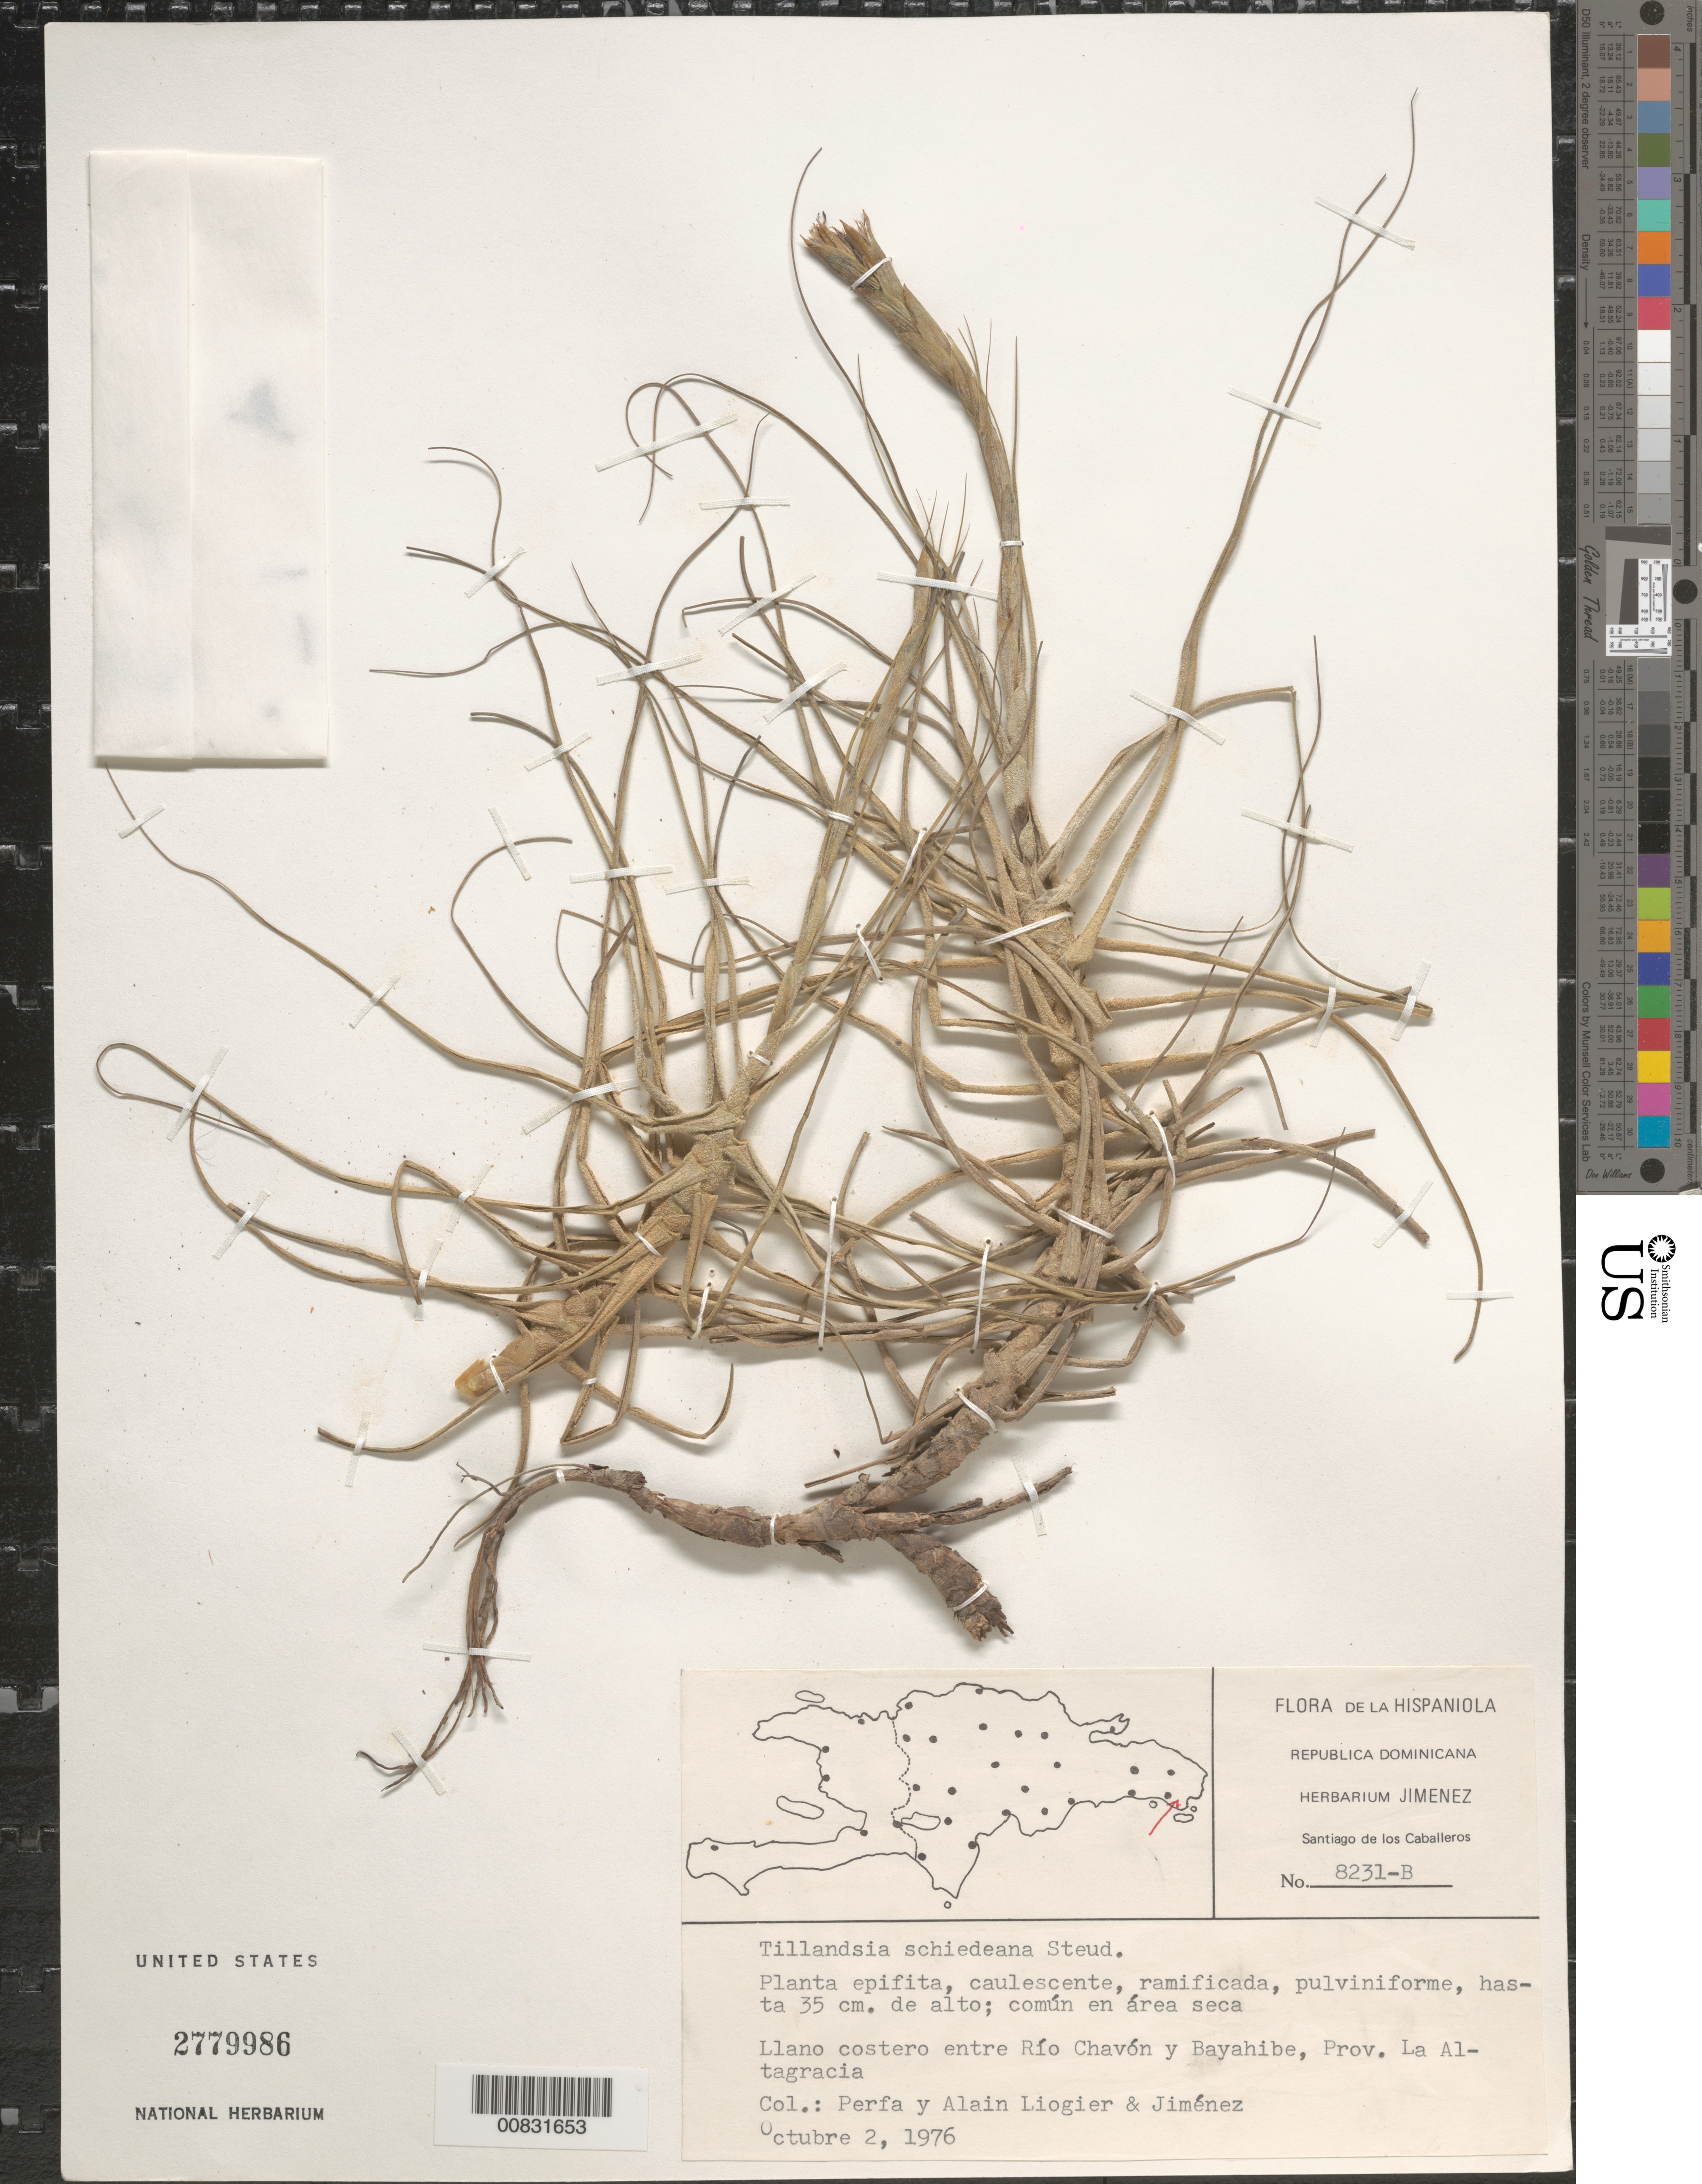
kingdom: Plantae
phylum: Tracheophyta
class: Liliopsida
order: Poales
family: Bromeliaceae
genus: Tillandsia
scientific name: Tillandsia schiedeana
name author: Steud.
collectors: A. H. Liogier, A. H. Liogier & J. J. Jiménez Almonte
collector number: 8231b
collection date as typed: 02 Oct 1976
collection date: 1976-10-02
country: Dominican Republic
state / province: La Altagracia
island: Hispaniola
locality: Llano costero entre Río Chavón y Bayahibe.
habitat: Común en área seca.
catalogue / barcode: US 2779986